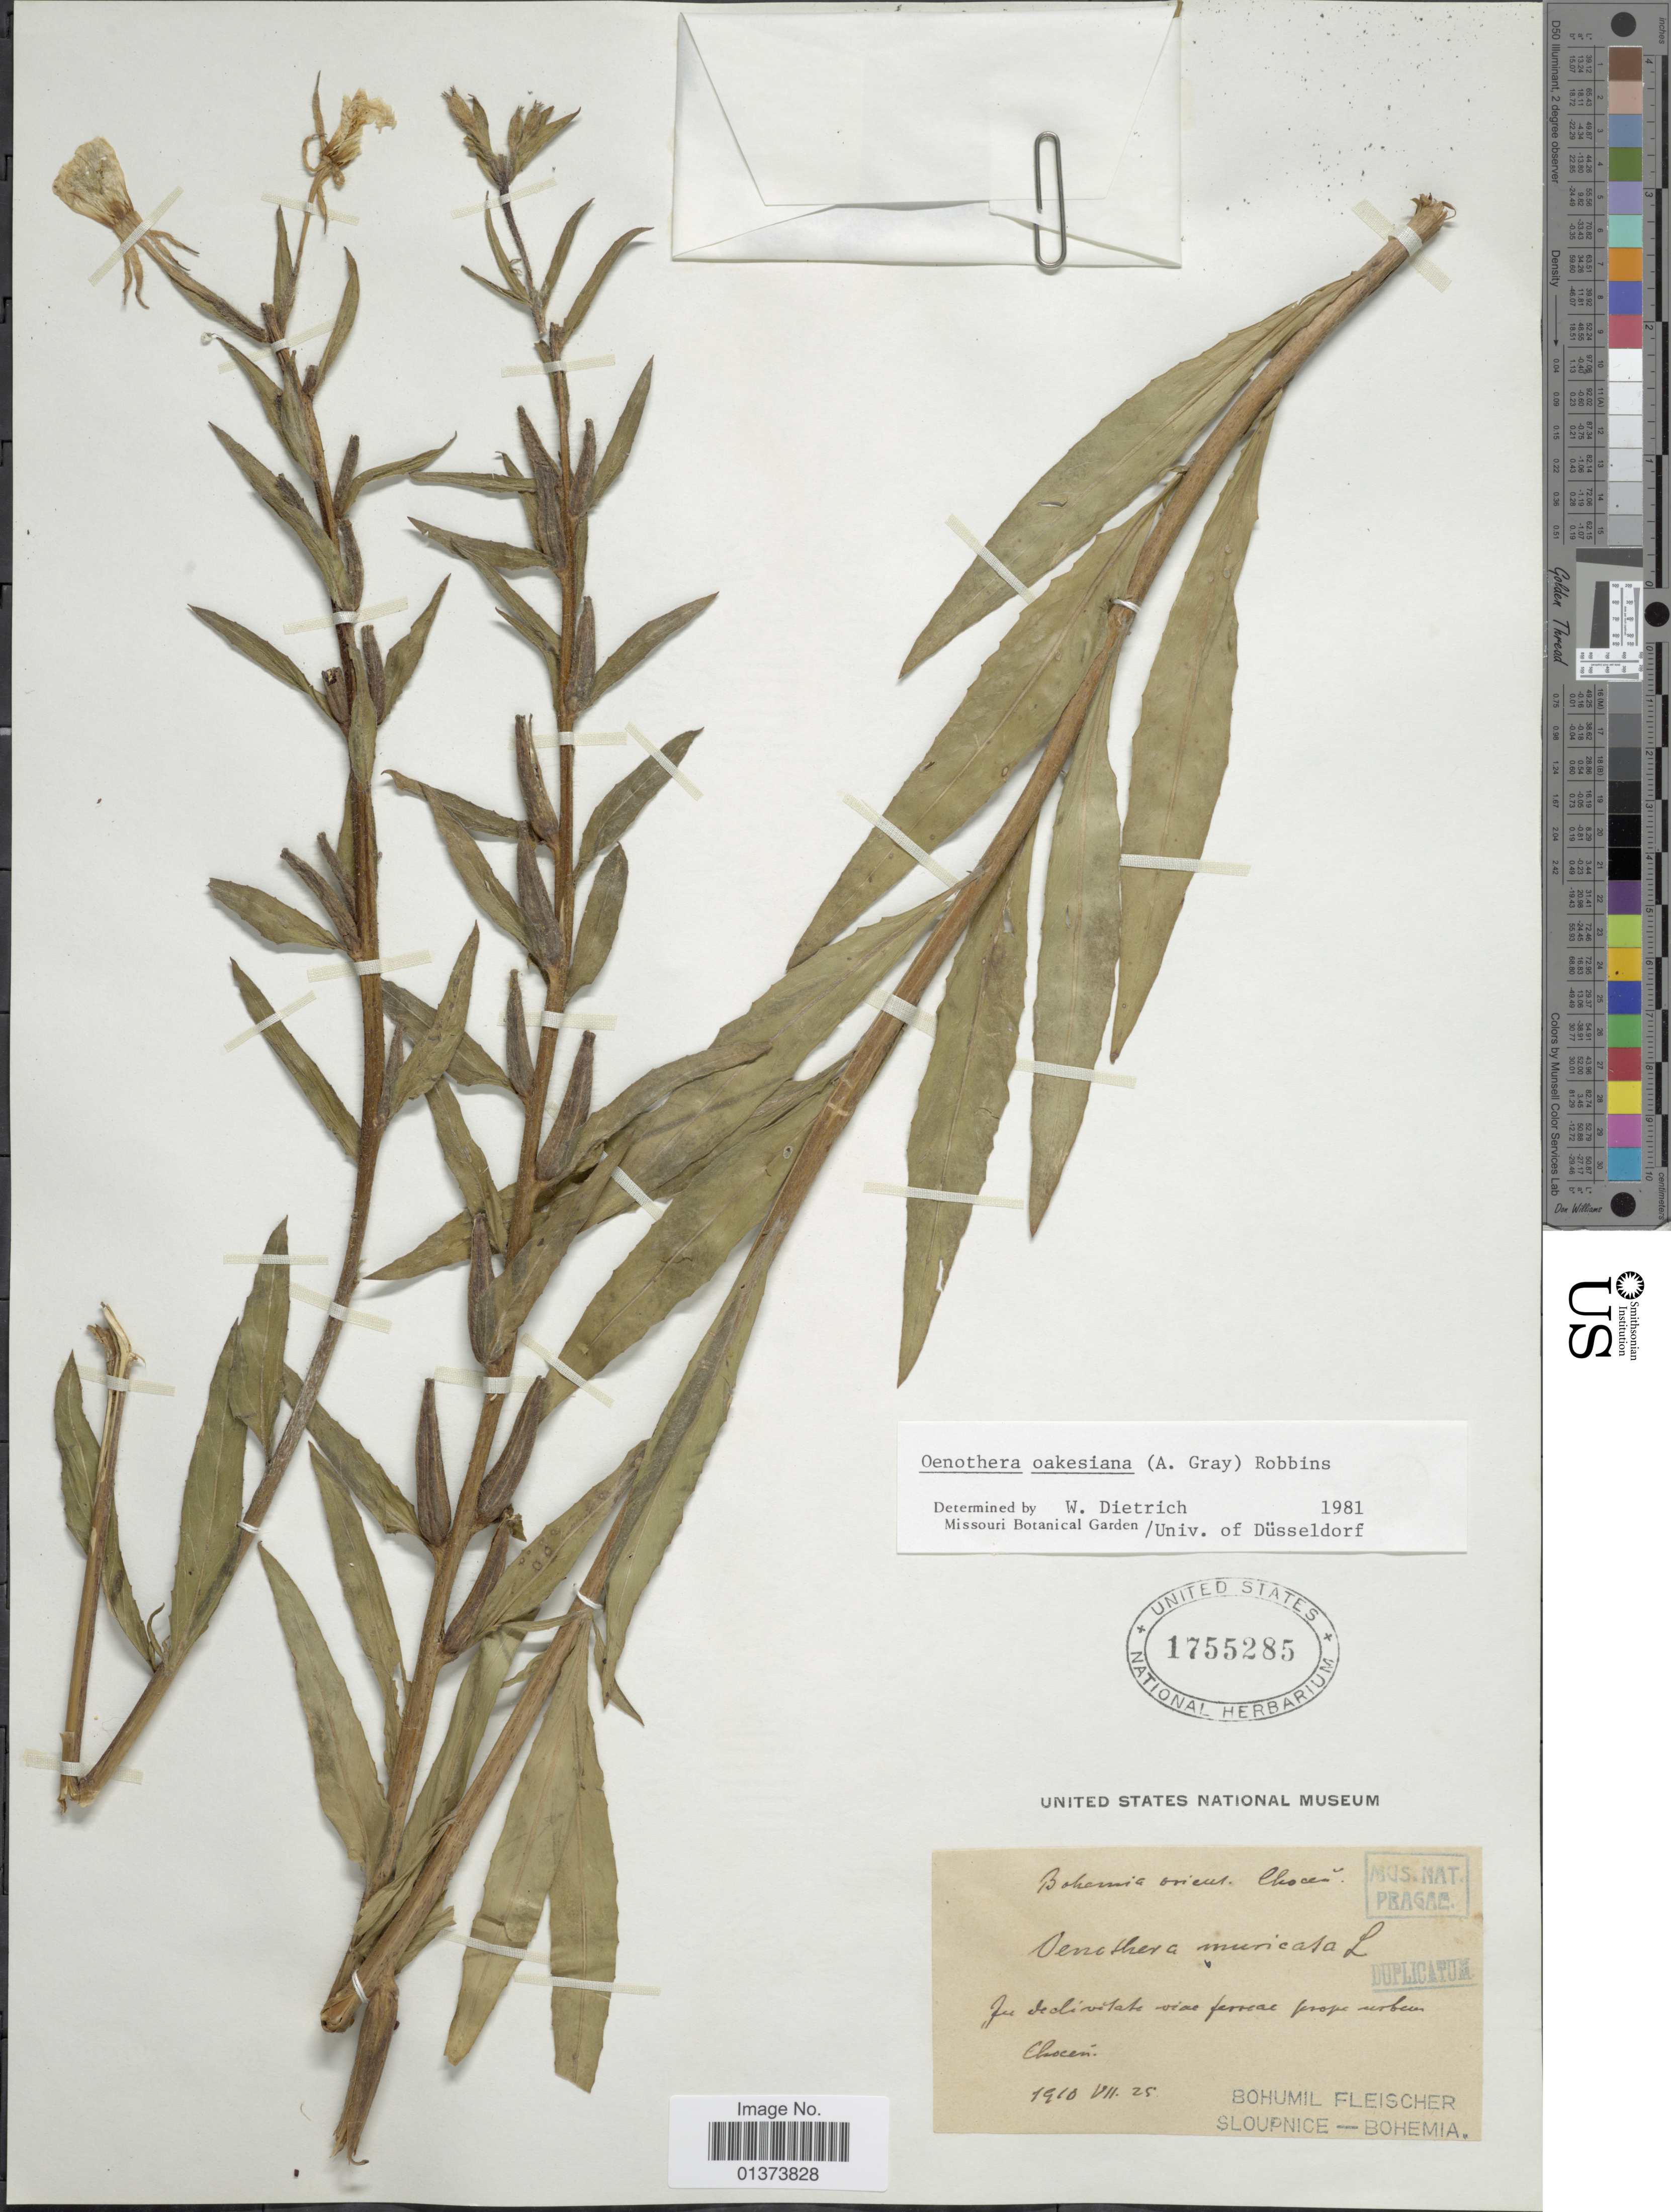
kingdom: Plantae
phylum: Tracheophyta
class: Magnoliopsida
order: Myrtales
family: Onagraceae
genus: Oenothera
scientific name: Oenothera oakesiana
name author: (A. Gray) J.W. Robbins ex S. Watson & J.M. Coult.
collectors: B. Fleischer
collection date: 1910-07-25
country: Czechia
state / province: Pardubice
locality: In declivitate viae ferrae prope urbem Chocen, Sloupnice - Bohemia [interpreted]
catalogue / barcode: US 1755285